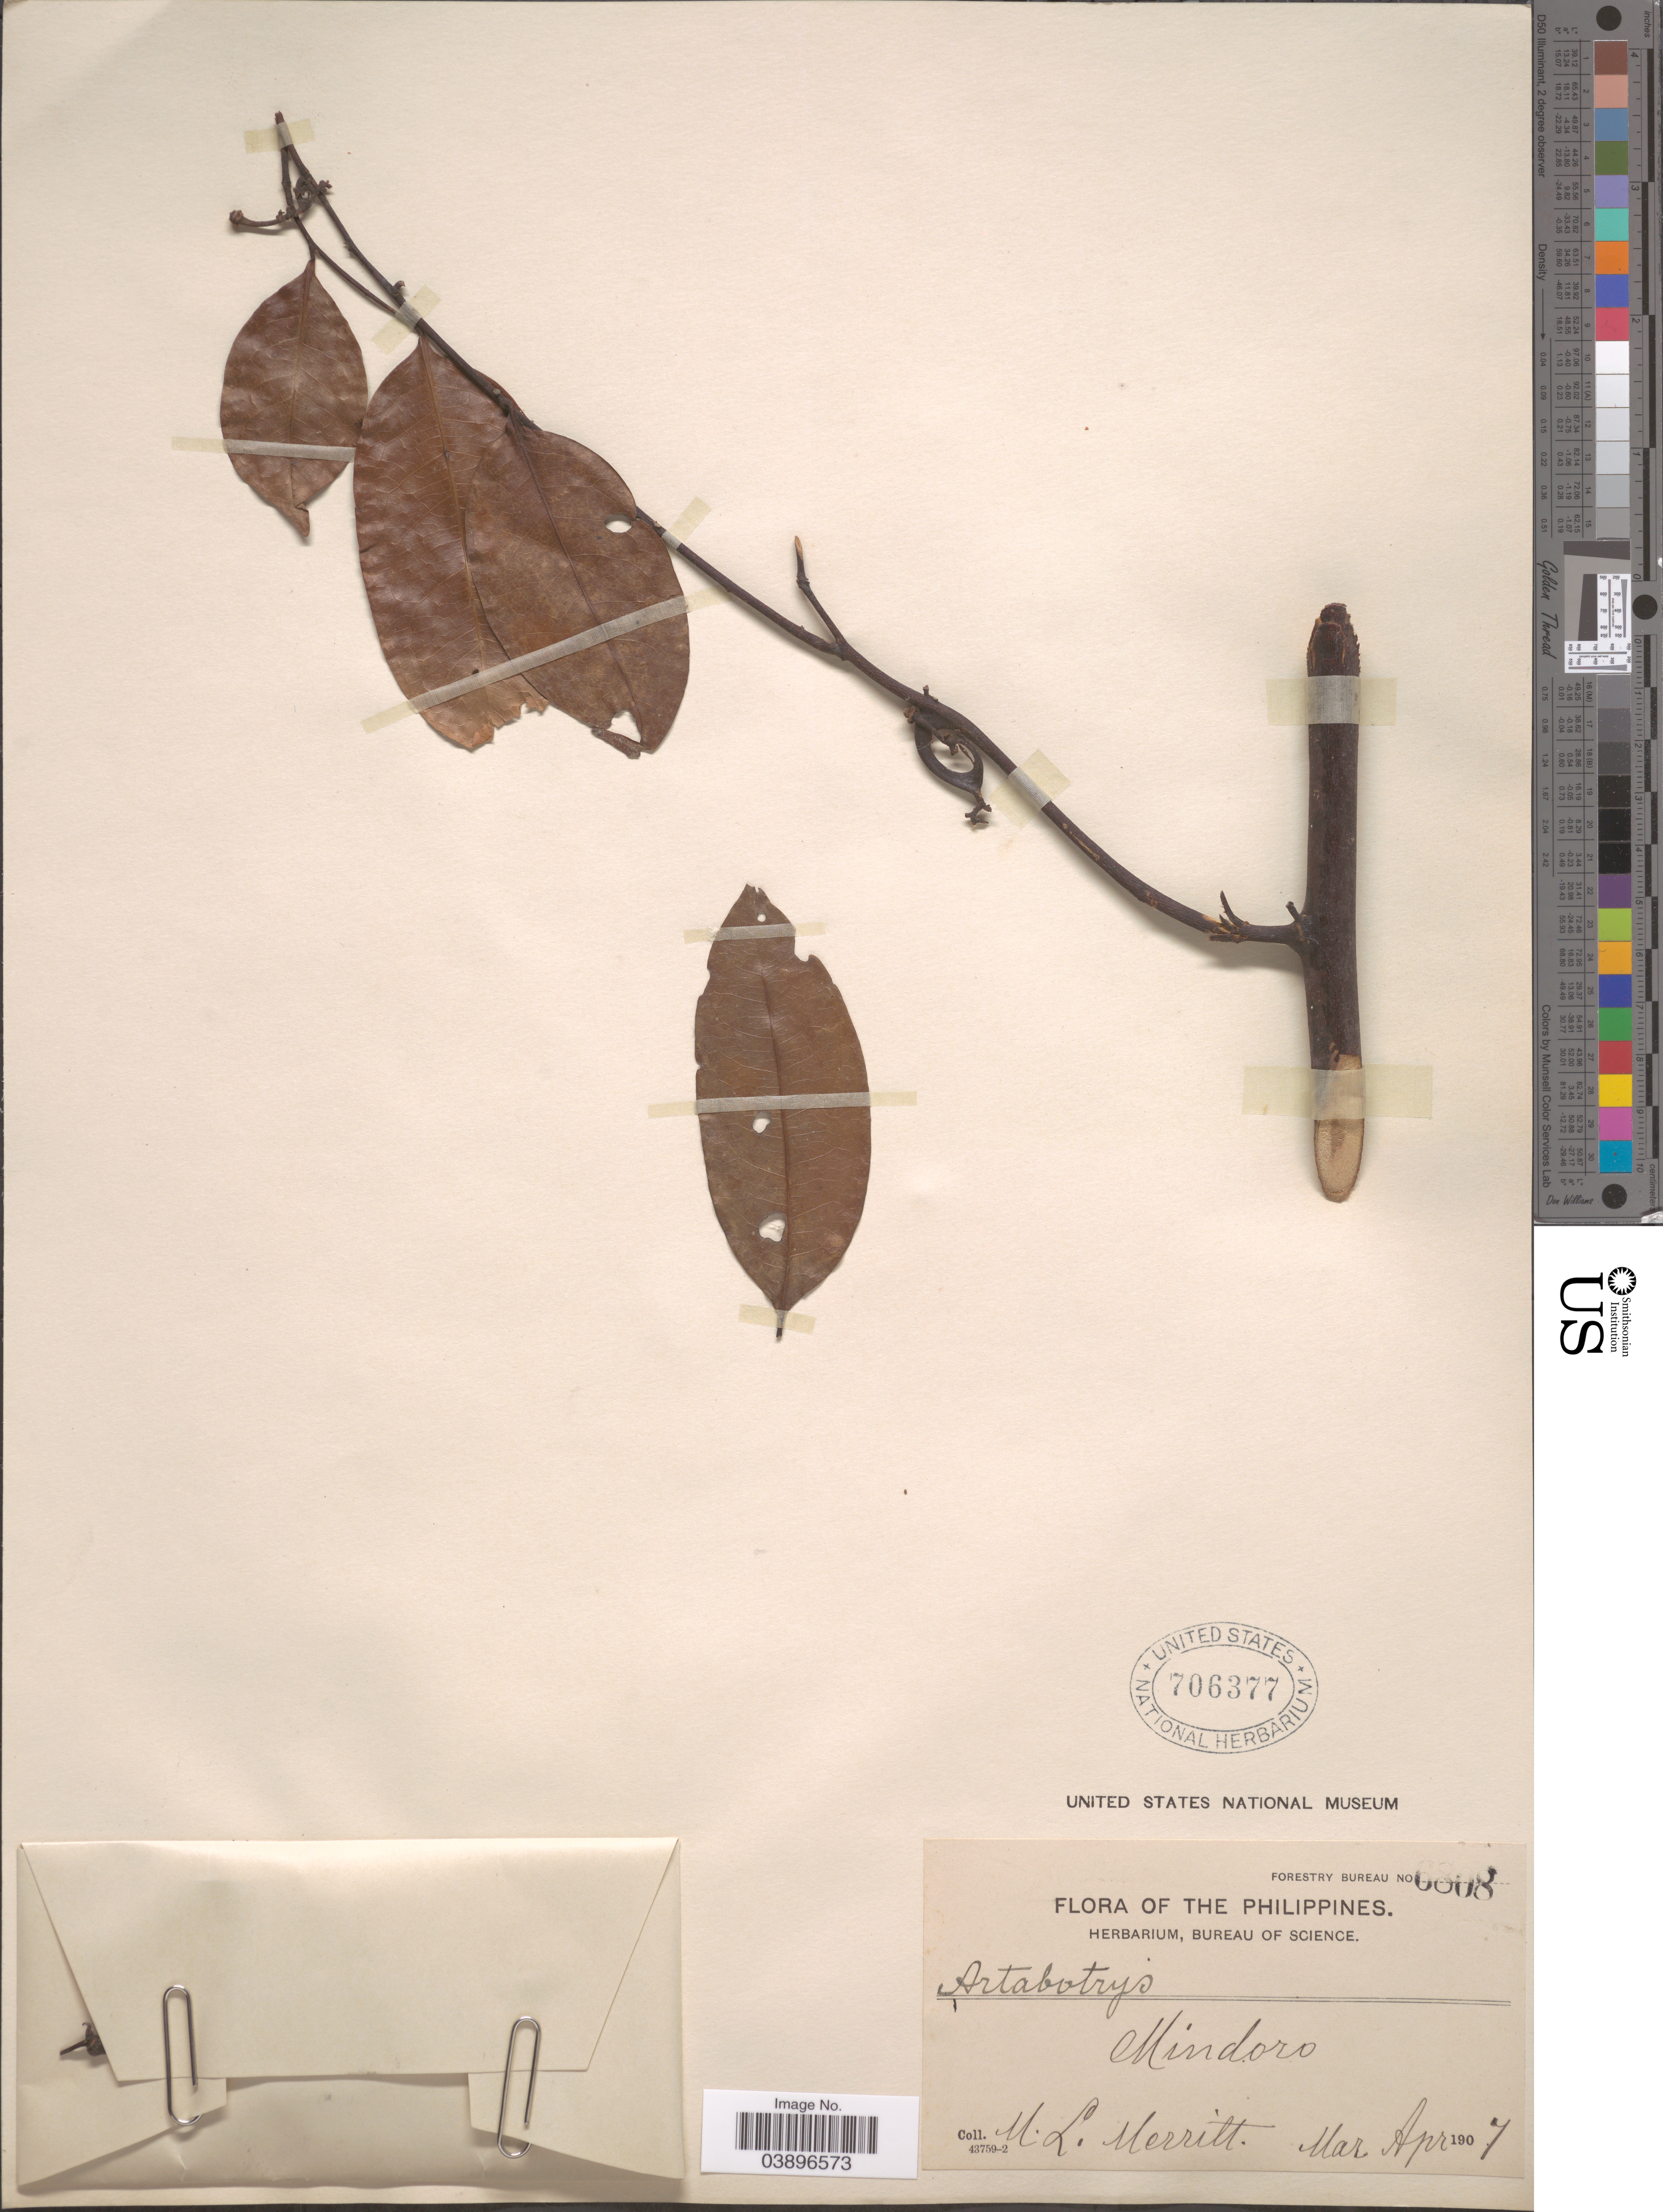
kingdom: Plantae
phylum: Tracheophyta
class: Magnoliopsida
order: Magnoliales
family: Annonaceae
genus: Artabotrys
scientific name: Artabotrys sp.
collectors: M. L. Merritt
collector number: Forestry Bureau 6808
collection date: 1907-03/1907-04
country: Philippines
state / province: Mimaropa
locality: Mindoro.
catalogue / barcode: US 706377